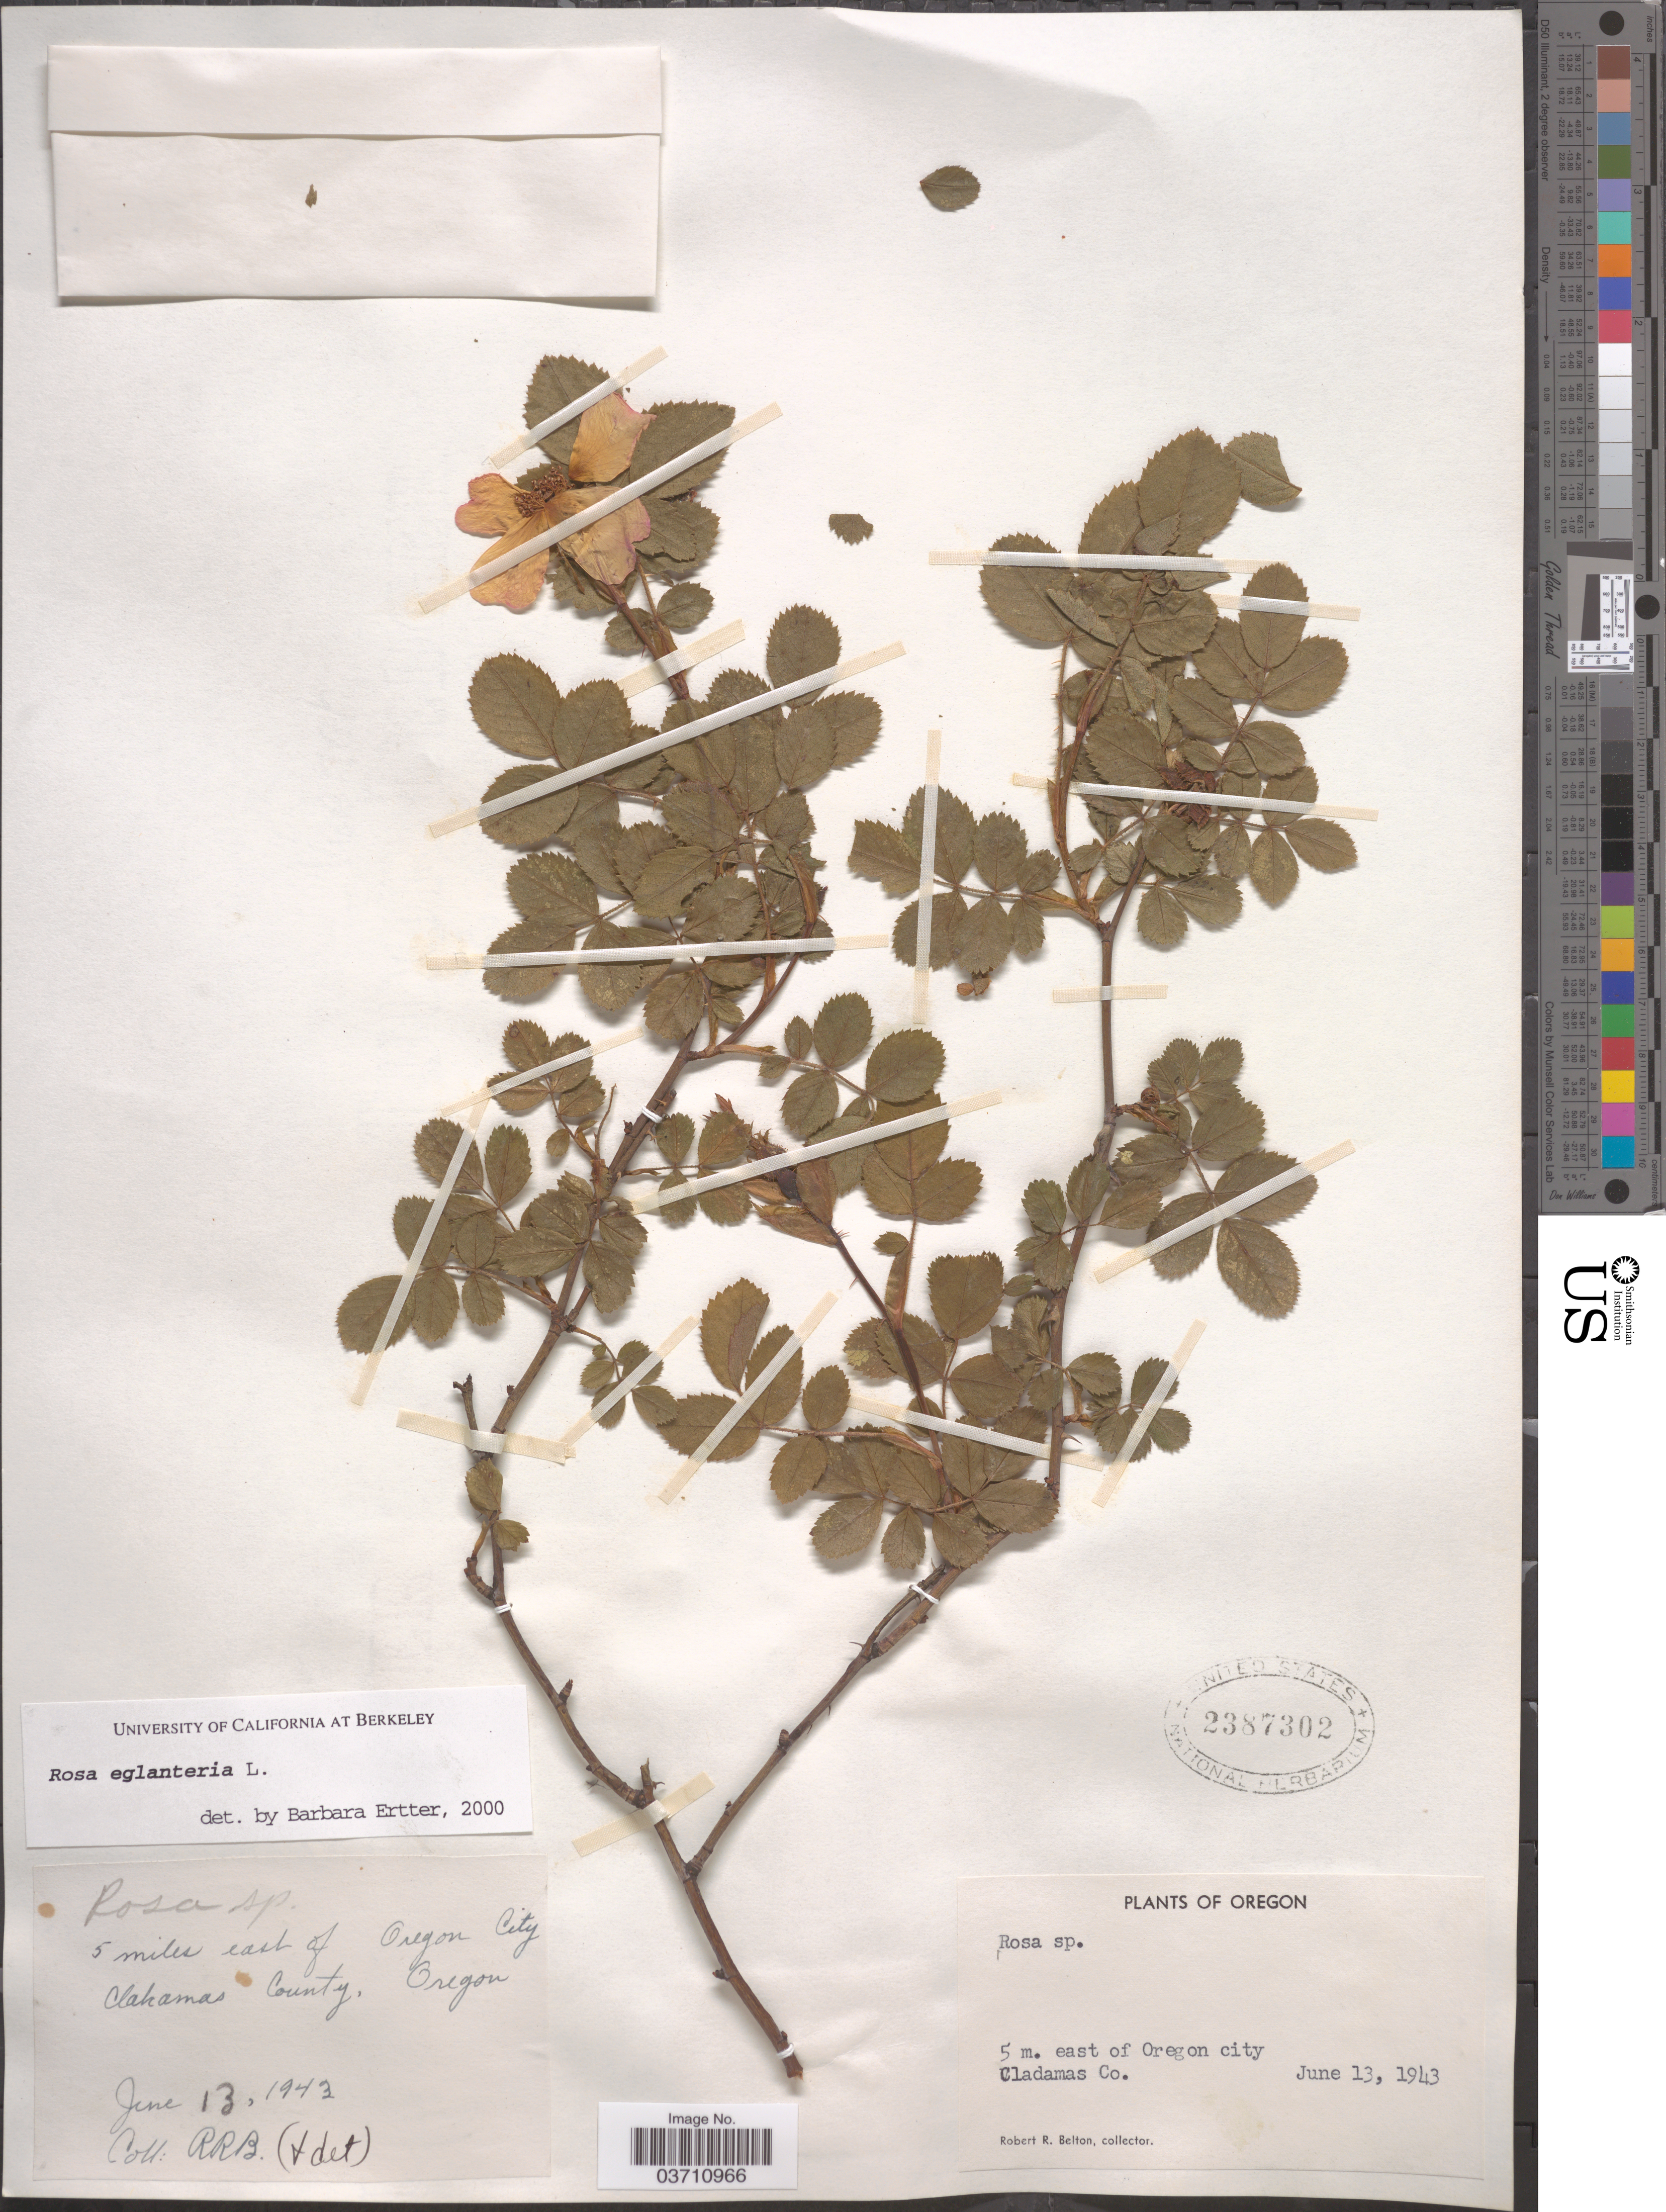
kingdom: Plantae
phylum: Tracheophyta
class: Magnoliopsida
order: Rosales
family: Rosaceae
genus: Rosa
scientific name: Rosa eglanteria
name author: L.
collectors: R. Belton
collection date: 1943-06-13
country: United States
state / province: Oregon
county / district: Clackamas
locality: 5 miles east of Oregon City. Cladamas County.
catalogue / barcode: US 2387302